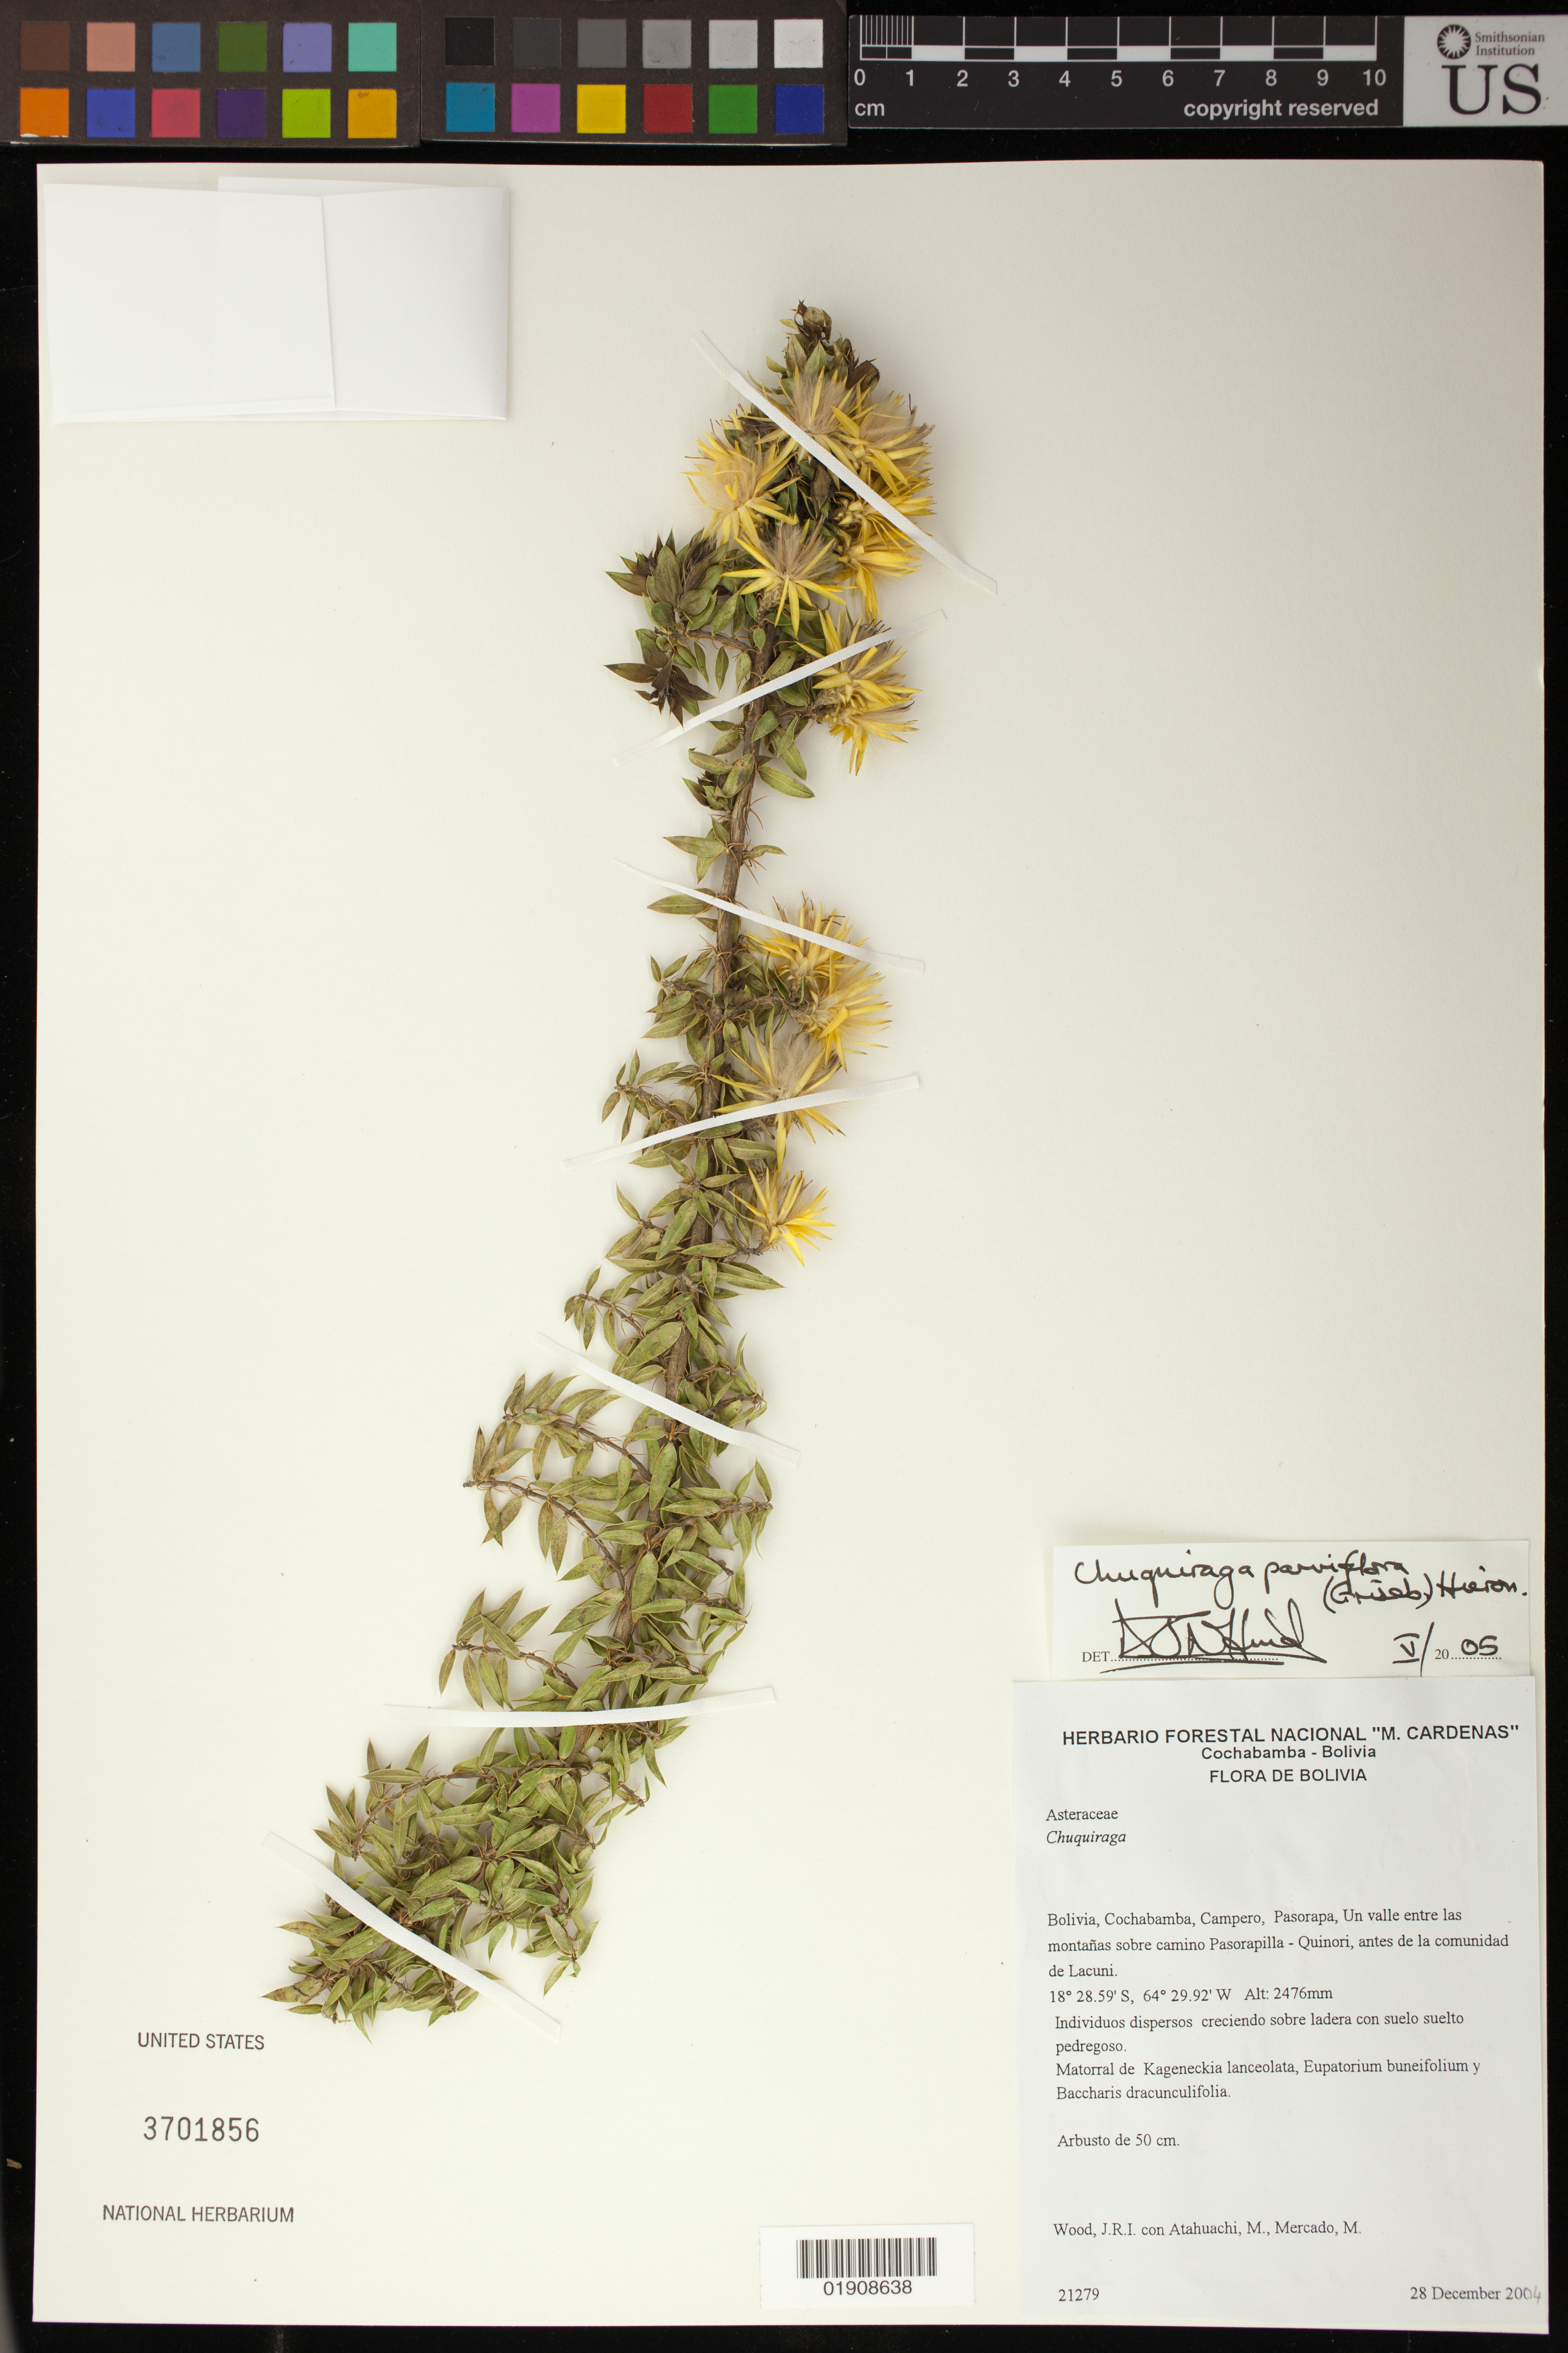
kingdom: Plantae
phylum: Tracheophyta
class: Magnoliopsida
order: Asterales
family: Asteraceae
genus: Chuquiraga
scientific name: Chuquiraga parviflora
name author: (Griseb.) Hieron.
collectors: J. R. I. Wood, M. Atahuachi & M. Mercado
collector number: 21279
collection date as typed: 28 December 2004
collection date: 2004-12-28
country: Bolivia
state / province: Cochabamba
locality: Campero, Pasorapa, Un valle entre las montanas sobre camino Pasorapilla - Quinori, antes de la comunidad de Lacuni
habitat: Indiviuos dispersos creciendo sobre ladera con suelo suelto pedregoso.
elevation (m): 2476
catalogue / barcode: US 3701856